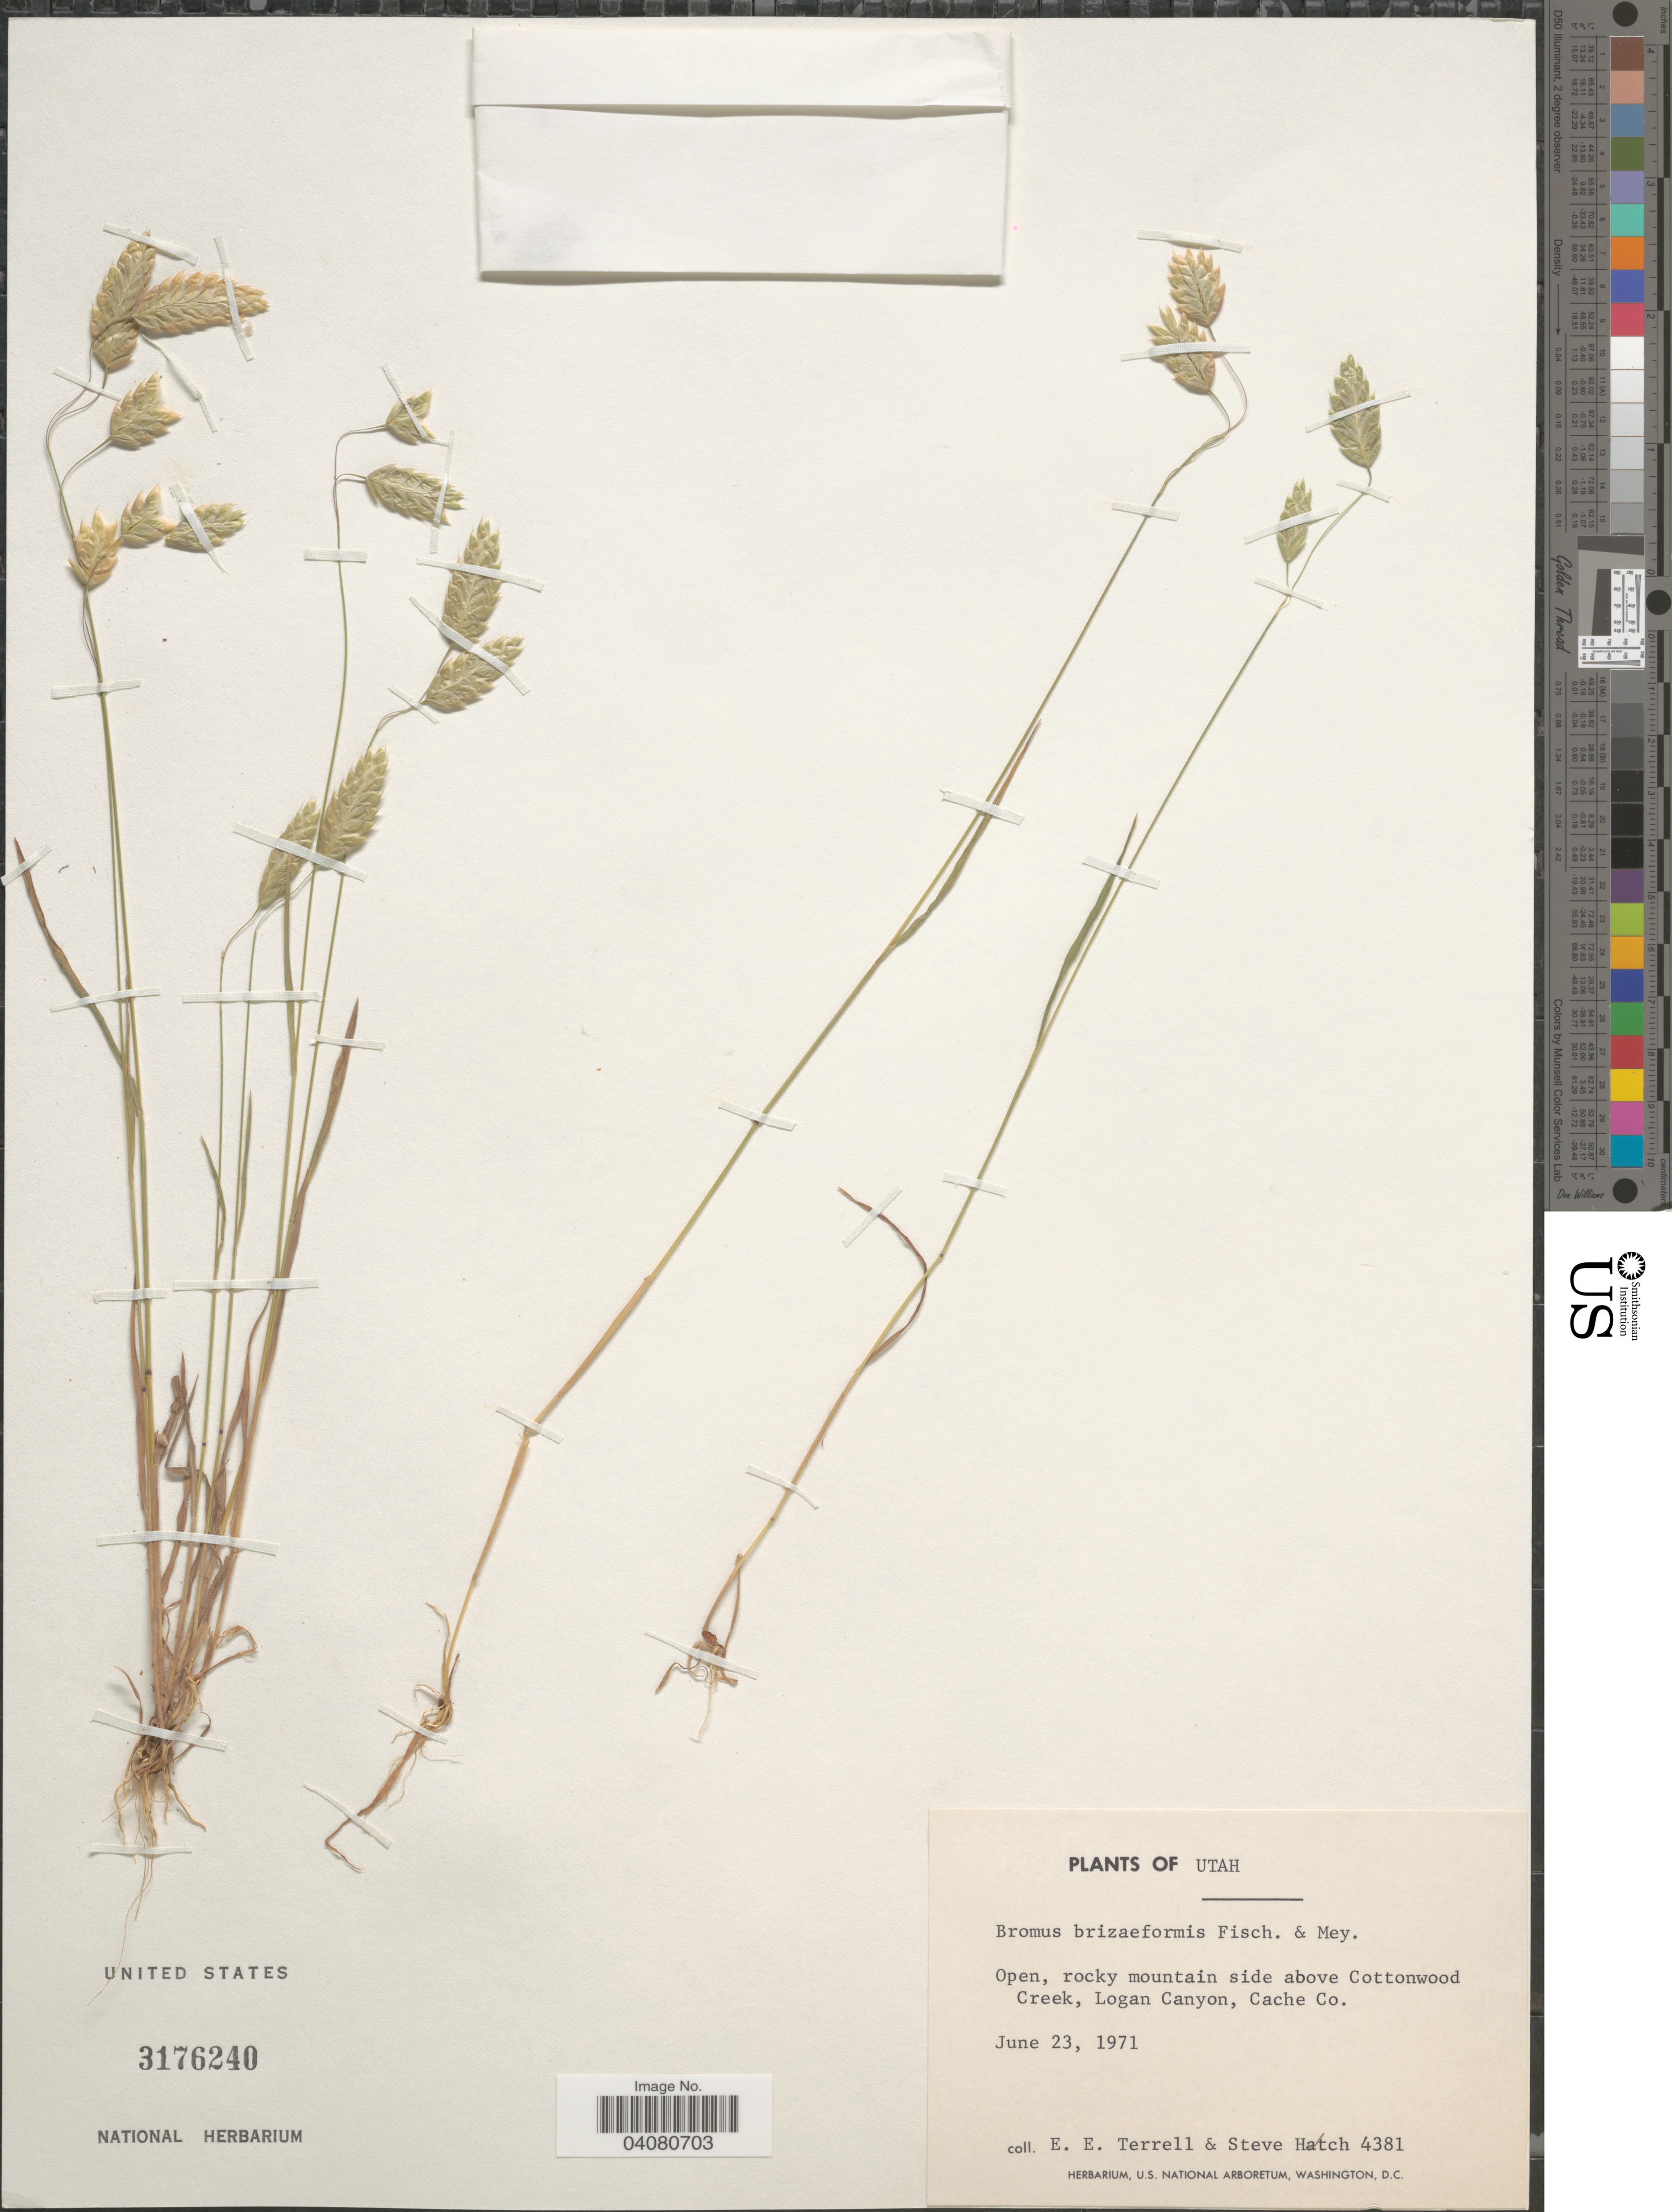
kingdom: Plantae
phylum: Tracheophyta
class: Liliopsida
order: Poales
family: Poaceae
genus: Bromus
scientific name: Bromus briziformis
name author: Fisch. & C.A. Mey.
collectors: E. E. Terrell & S. Hatch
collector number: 4381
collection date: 1971-06-23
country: United States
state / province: Utah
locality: Open, rocky mountain side above Cottonwood Creek, Logan Canyon, Cache Co.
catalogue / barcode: US 3176240